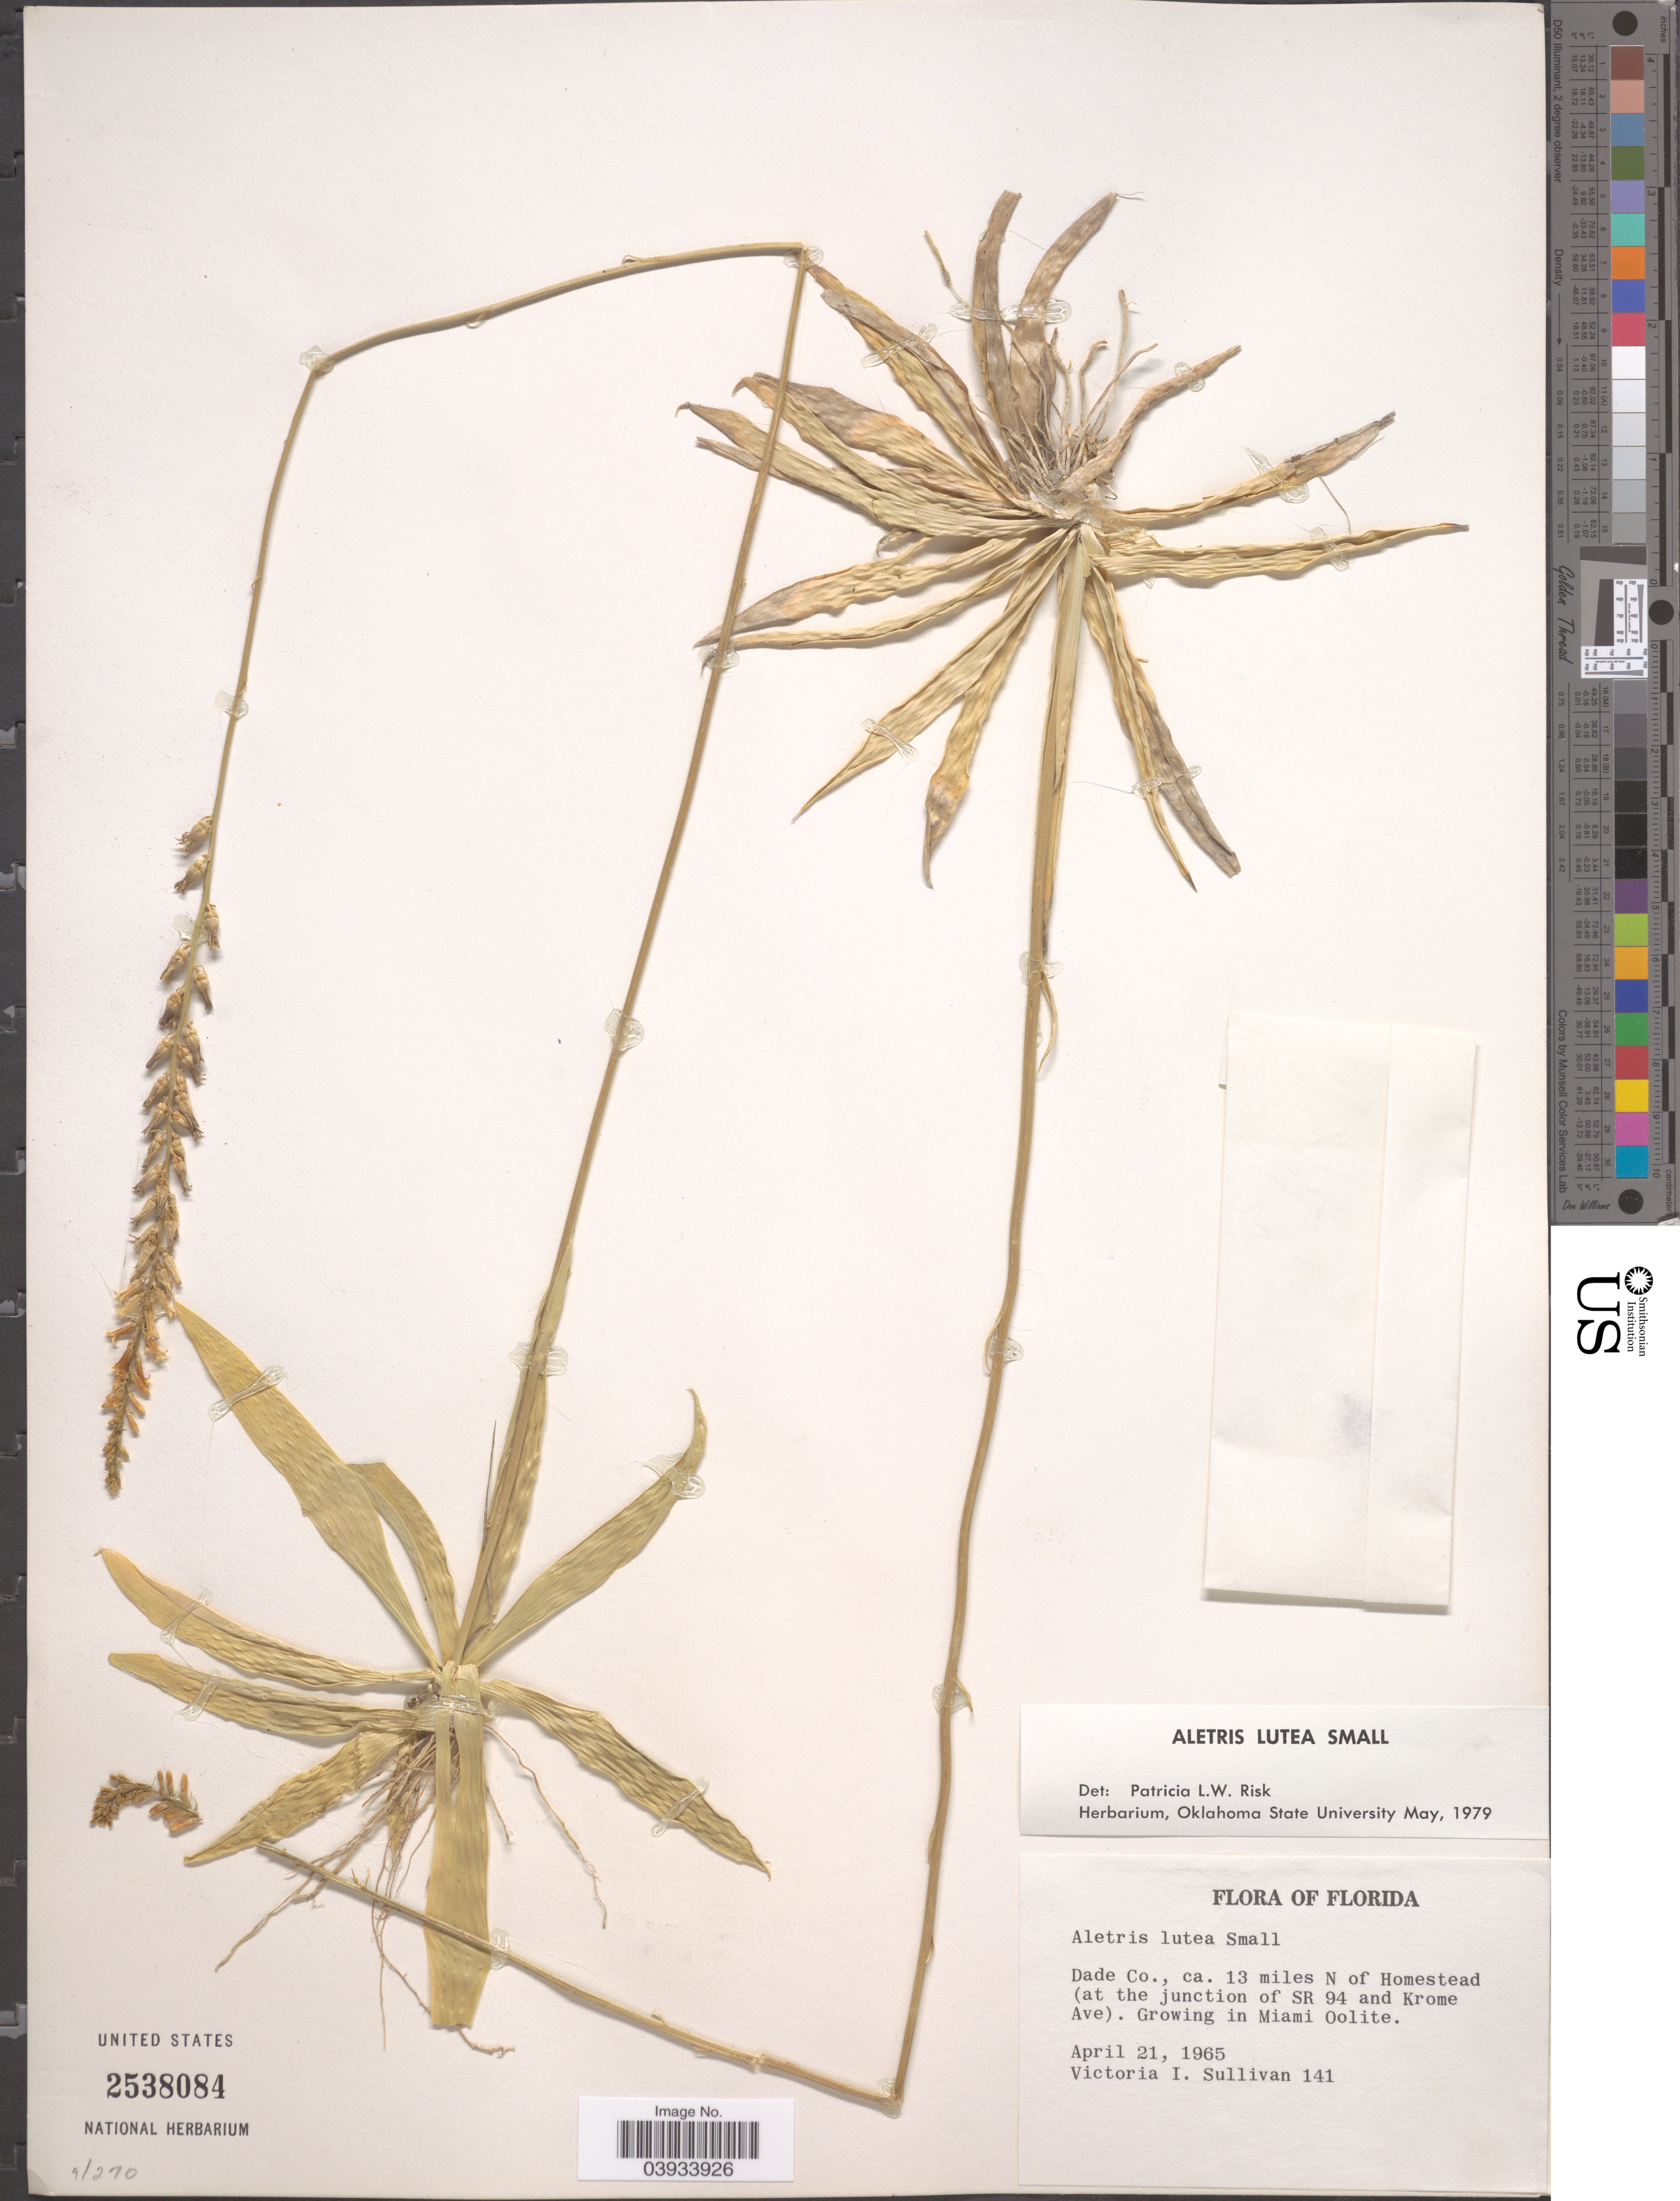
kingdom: Plantae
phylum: Tracheophyta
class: Liliopsida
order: Dioscoreales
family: Nartheciaceae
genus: Aletris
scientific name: Aletris lutea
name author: Small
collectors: V. Sullivan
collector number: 141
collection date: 1965-04-21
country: United States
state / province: Florida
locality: Dade Co., ca. 13 miles N of Homestead (at the junction of SR 94 and Krome Ave). Miami Oolite.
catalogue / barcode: US 2538084